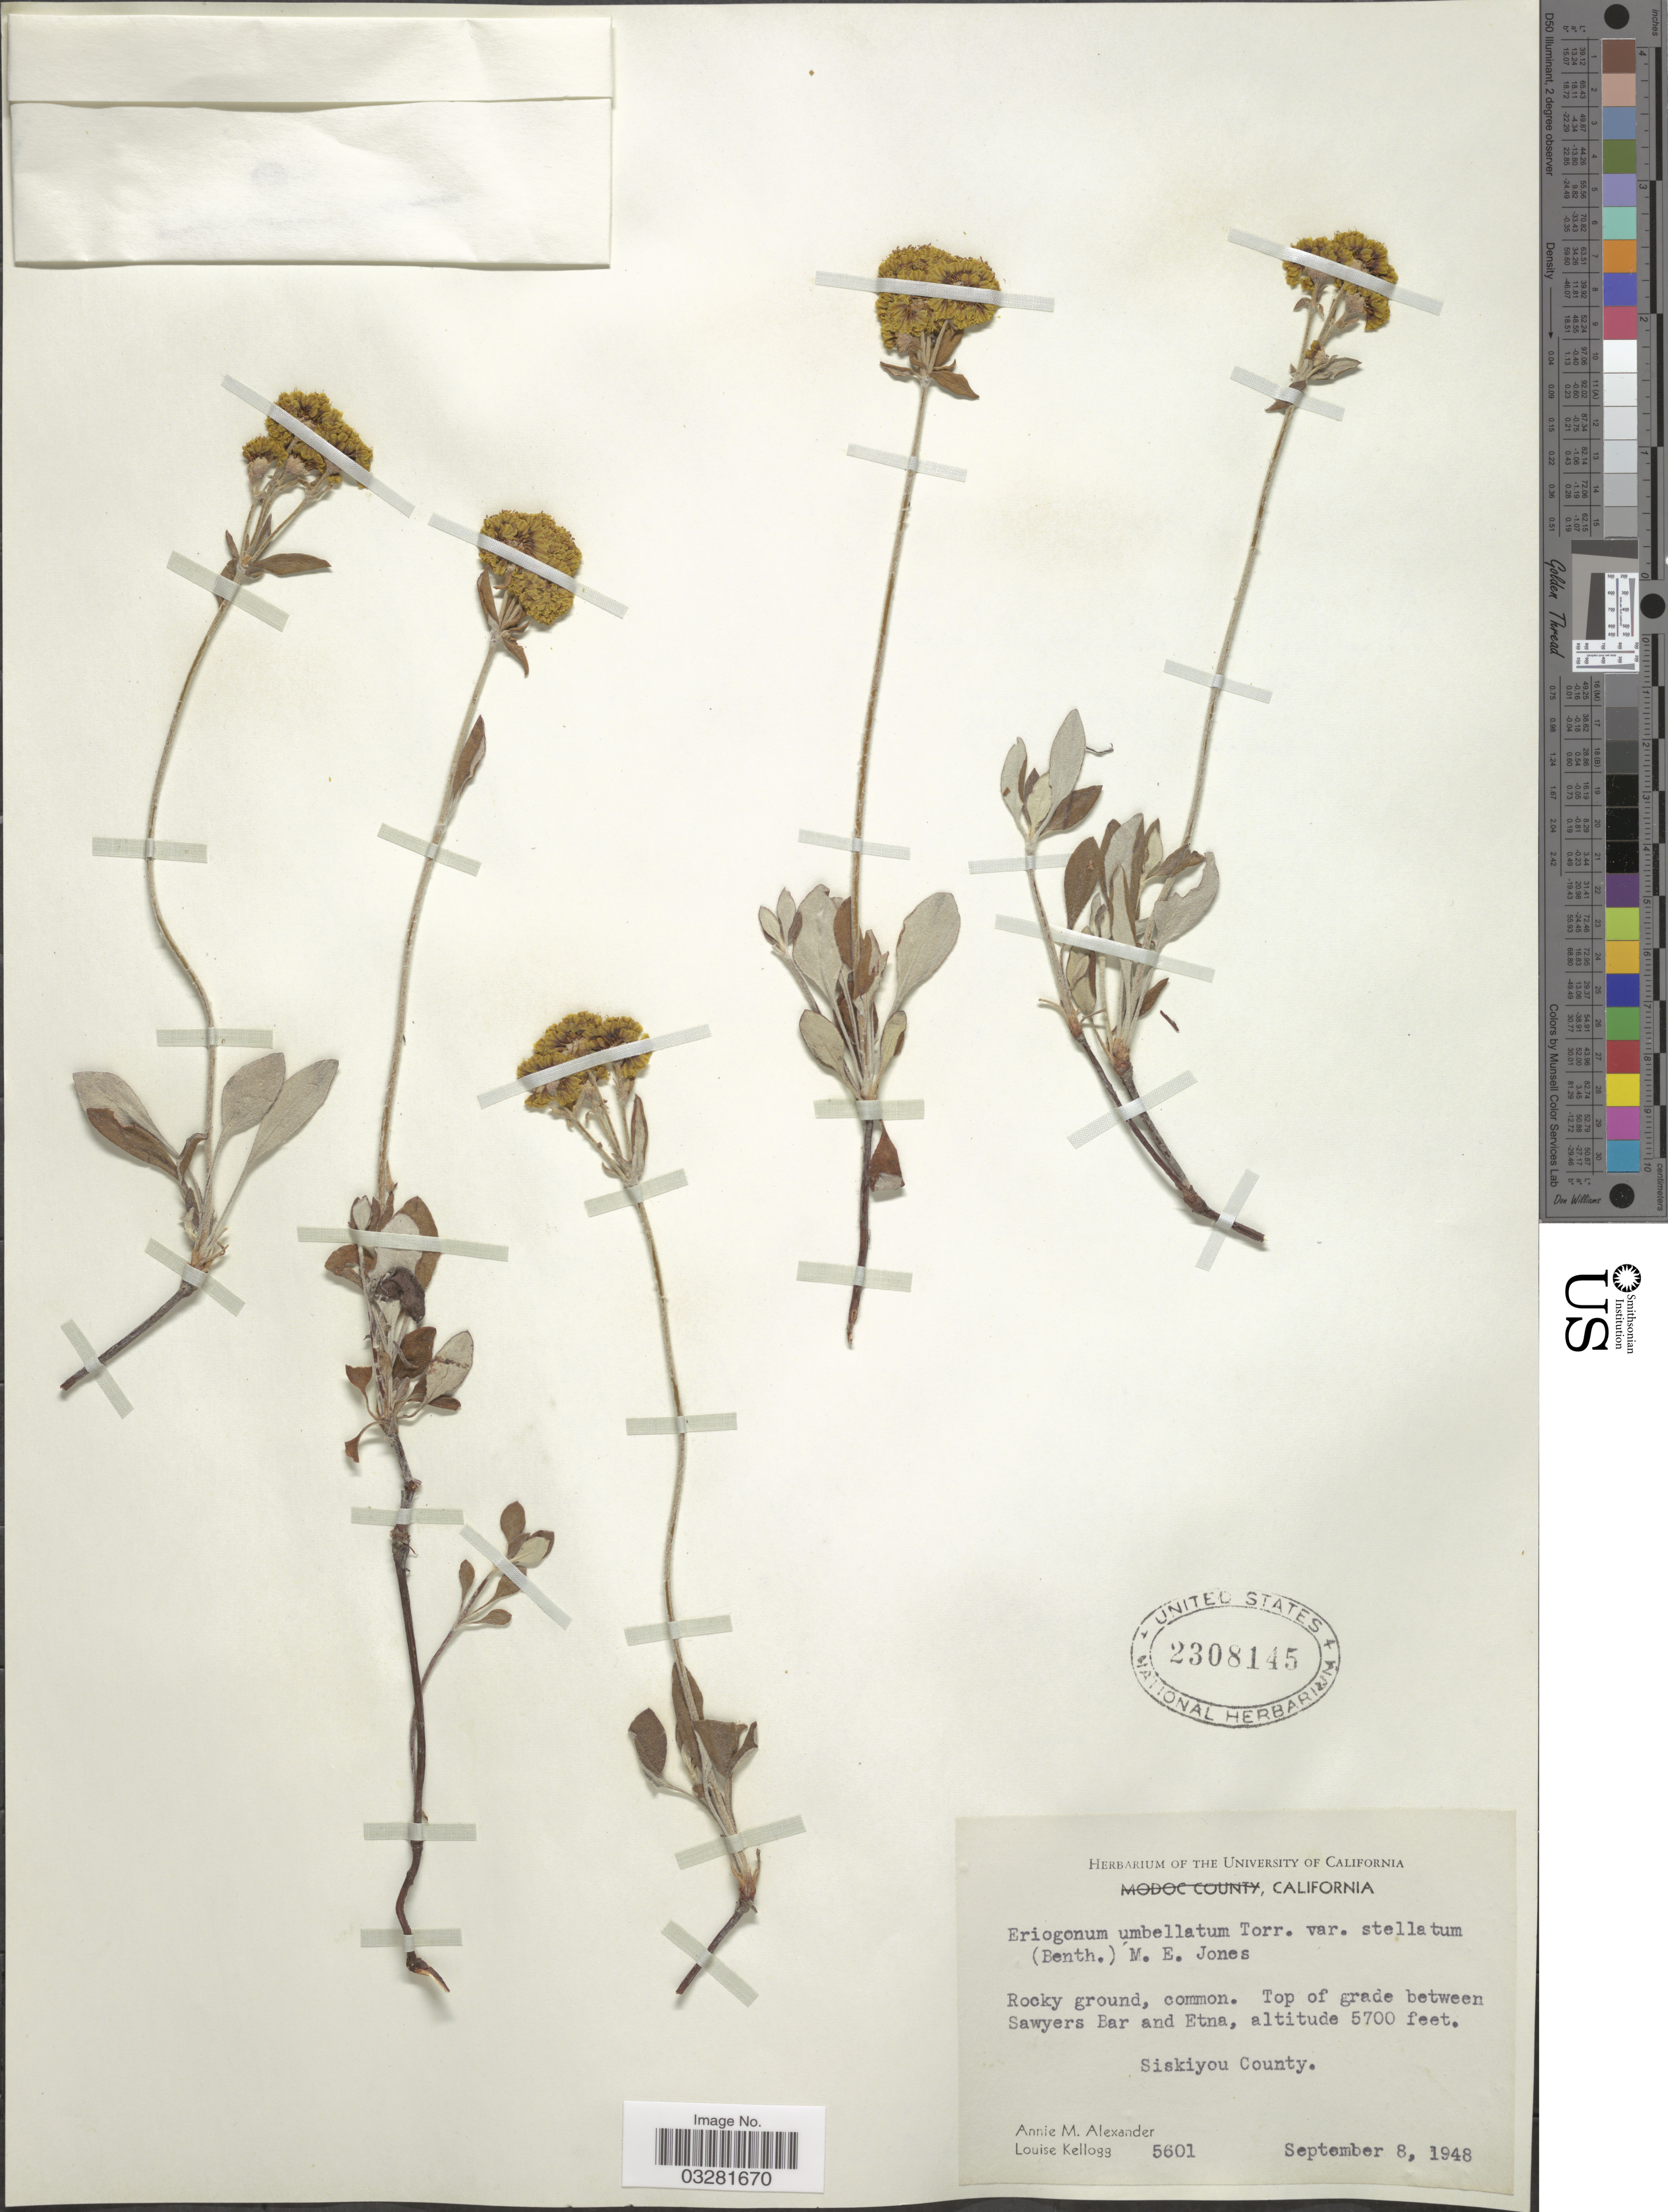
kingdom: Plantae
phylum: Tracheophyta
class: Magnoliopsida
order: Caryophyllales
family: Polygonaceae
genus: Eriogonum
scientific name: Eriogonum umbellatum var. polyanthum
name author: Torr.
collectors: A. M. Alexander & L. Kellogg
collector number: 5601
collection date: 1948-09-08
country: United States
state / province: California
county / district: Siskiyou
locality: Top of grade between Sawyers Bar and Etna. Siskiyou County.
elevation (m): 1737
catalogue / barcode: US 2308145